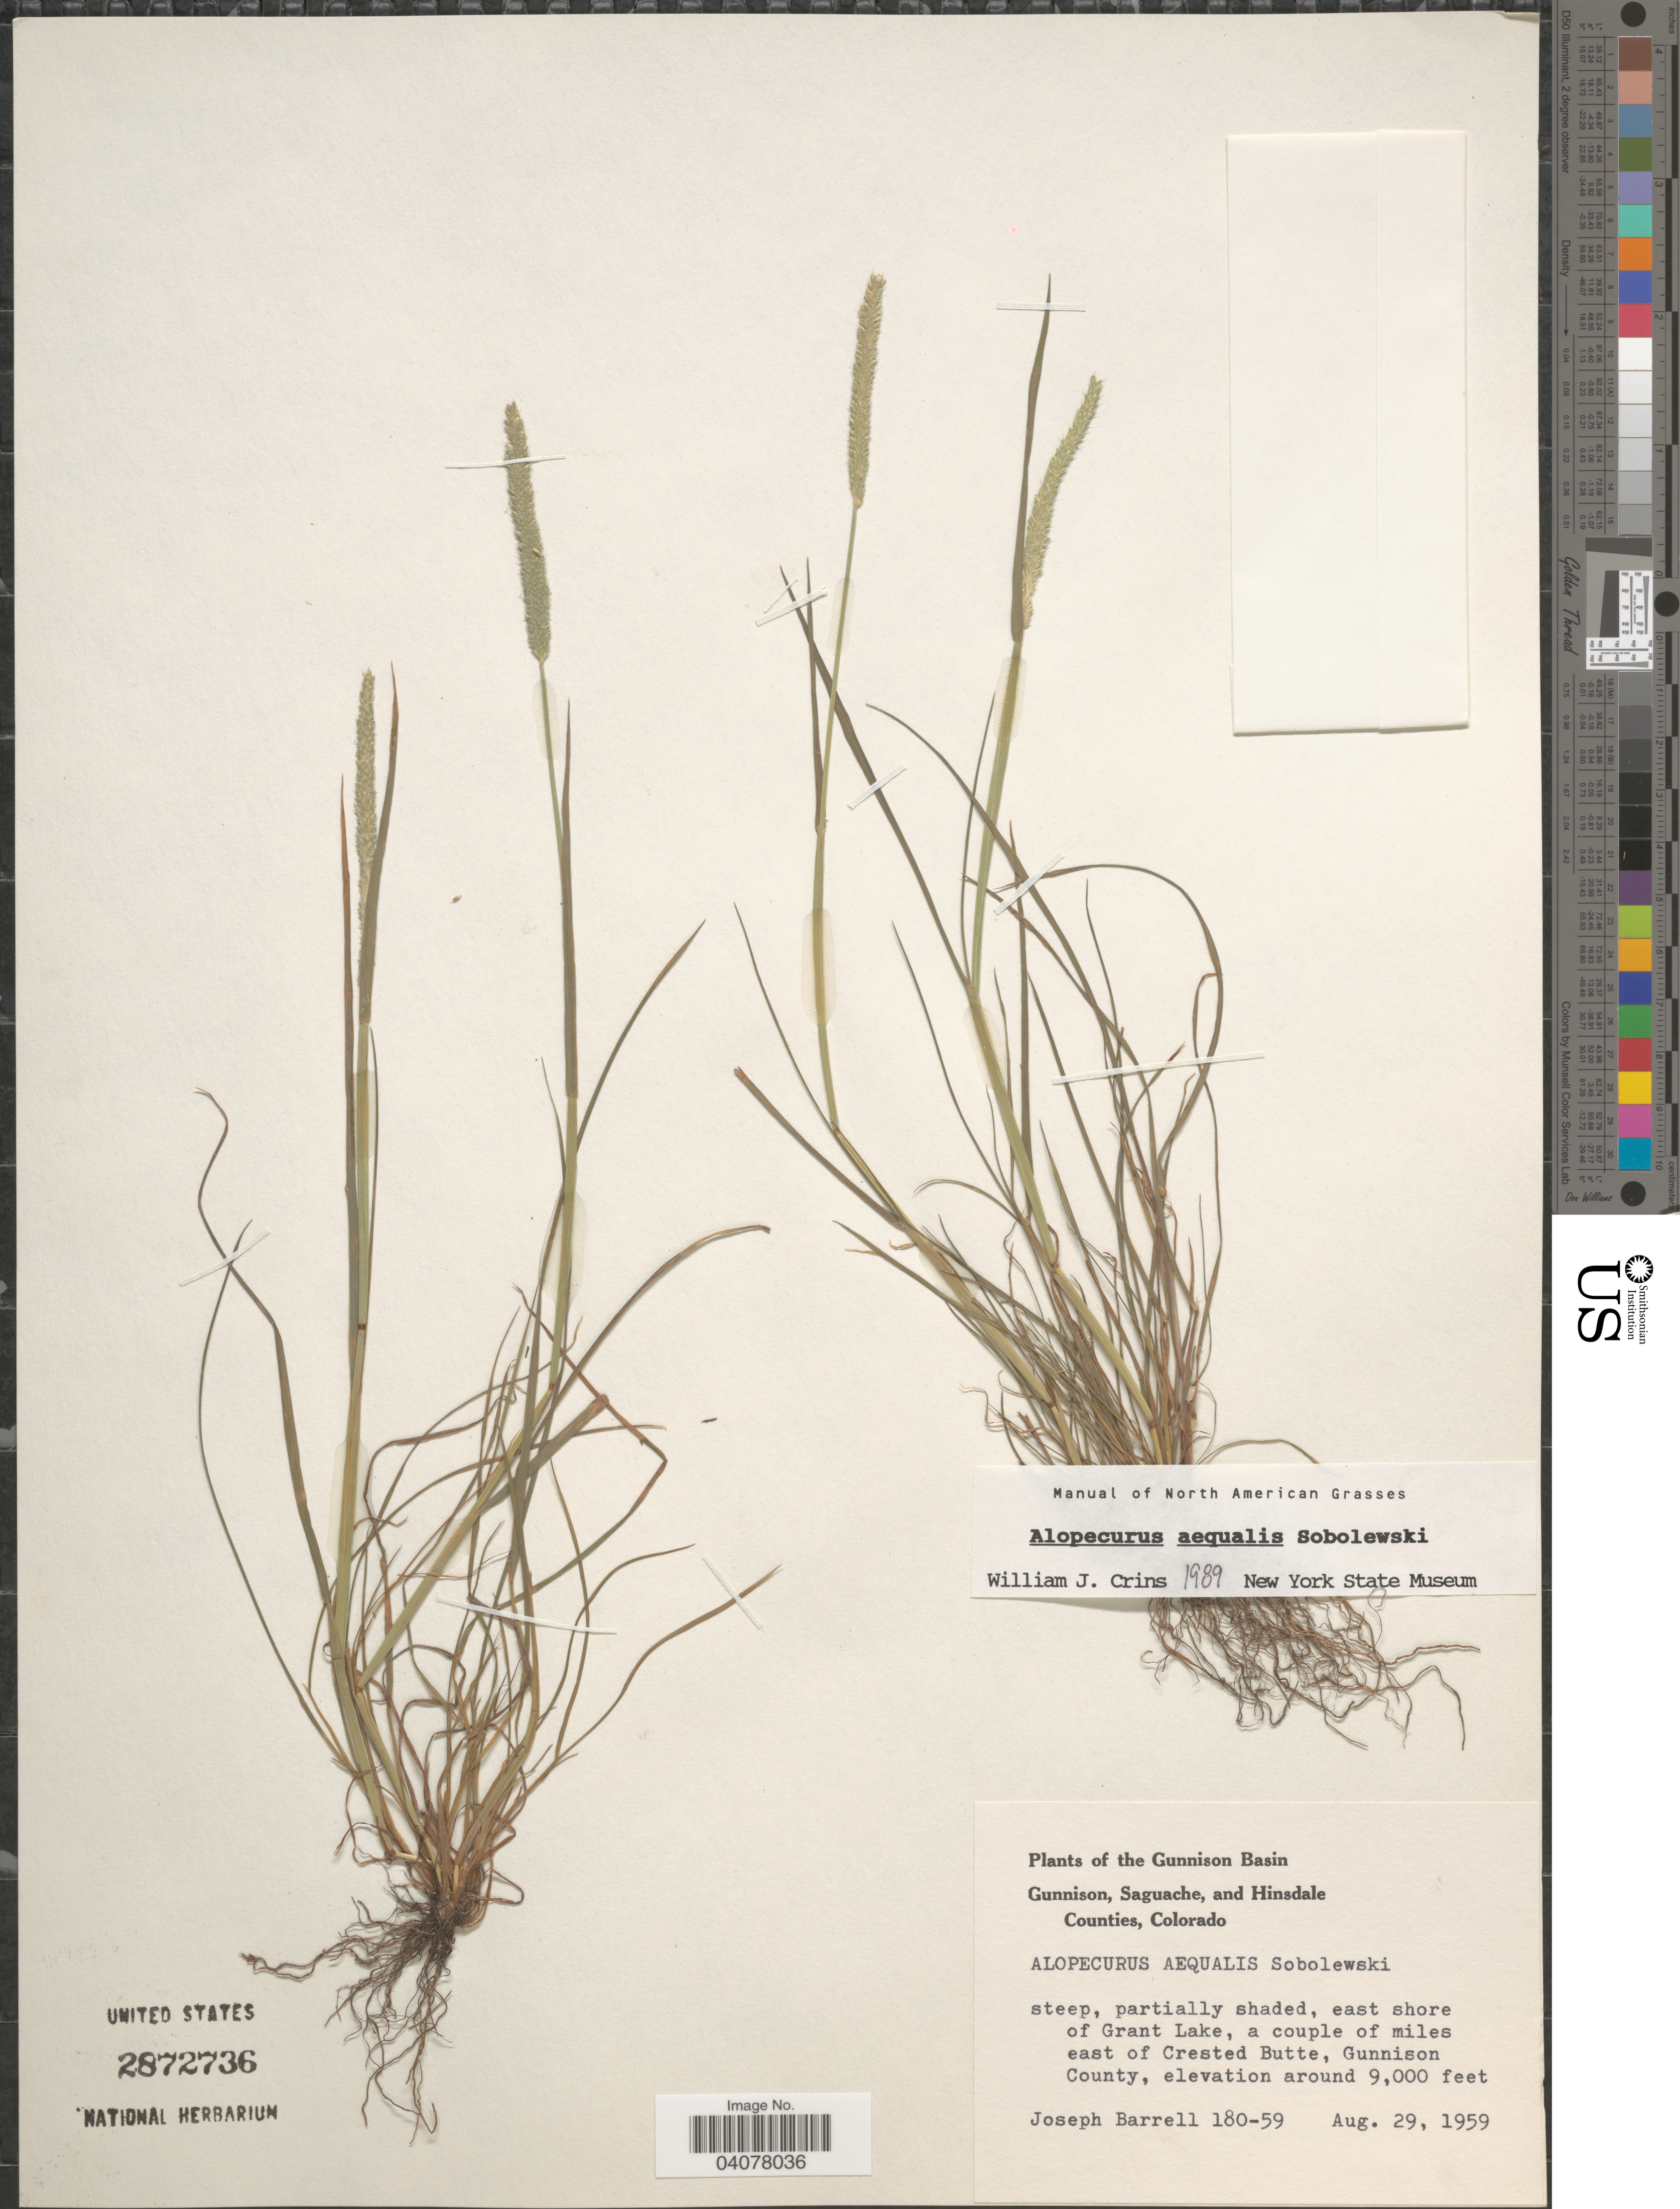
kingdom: Plantae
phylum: Tracheophyta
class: Liliopsida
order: Poales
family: Poaceae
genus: Alopecurus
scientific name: Alopecurus aequalis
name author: Sobol.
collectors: J. Barrell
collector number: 180-59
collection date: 1959-08-29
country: United States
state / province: Colorado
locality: Gunnison Basin. East shore of Grant Lake, a couple of miles east of Crested Butte, Gunnison County.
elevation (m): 2743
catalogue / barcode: US 2872736